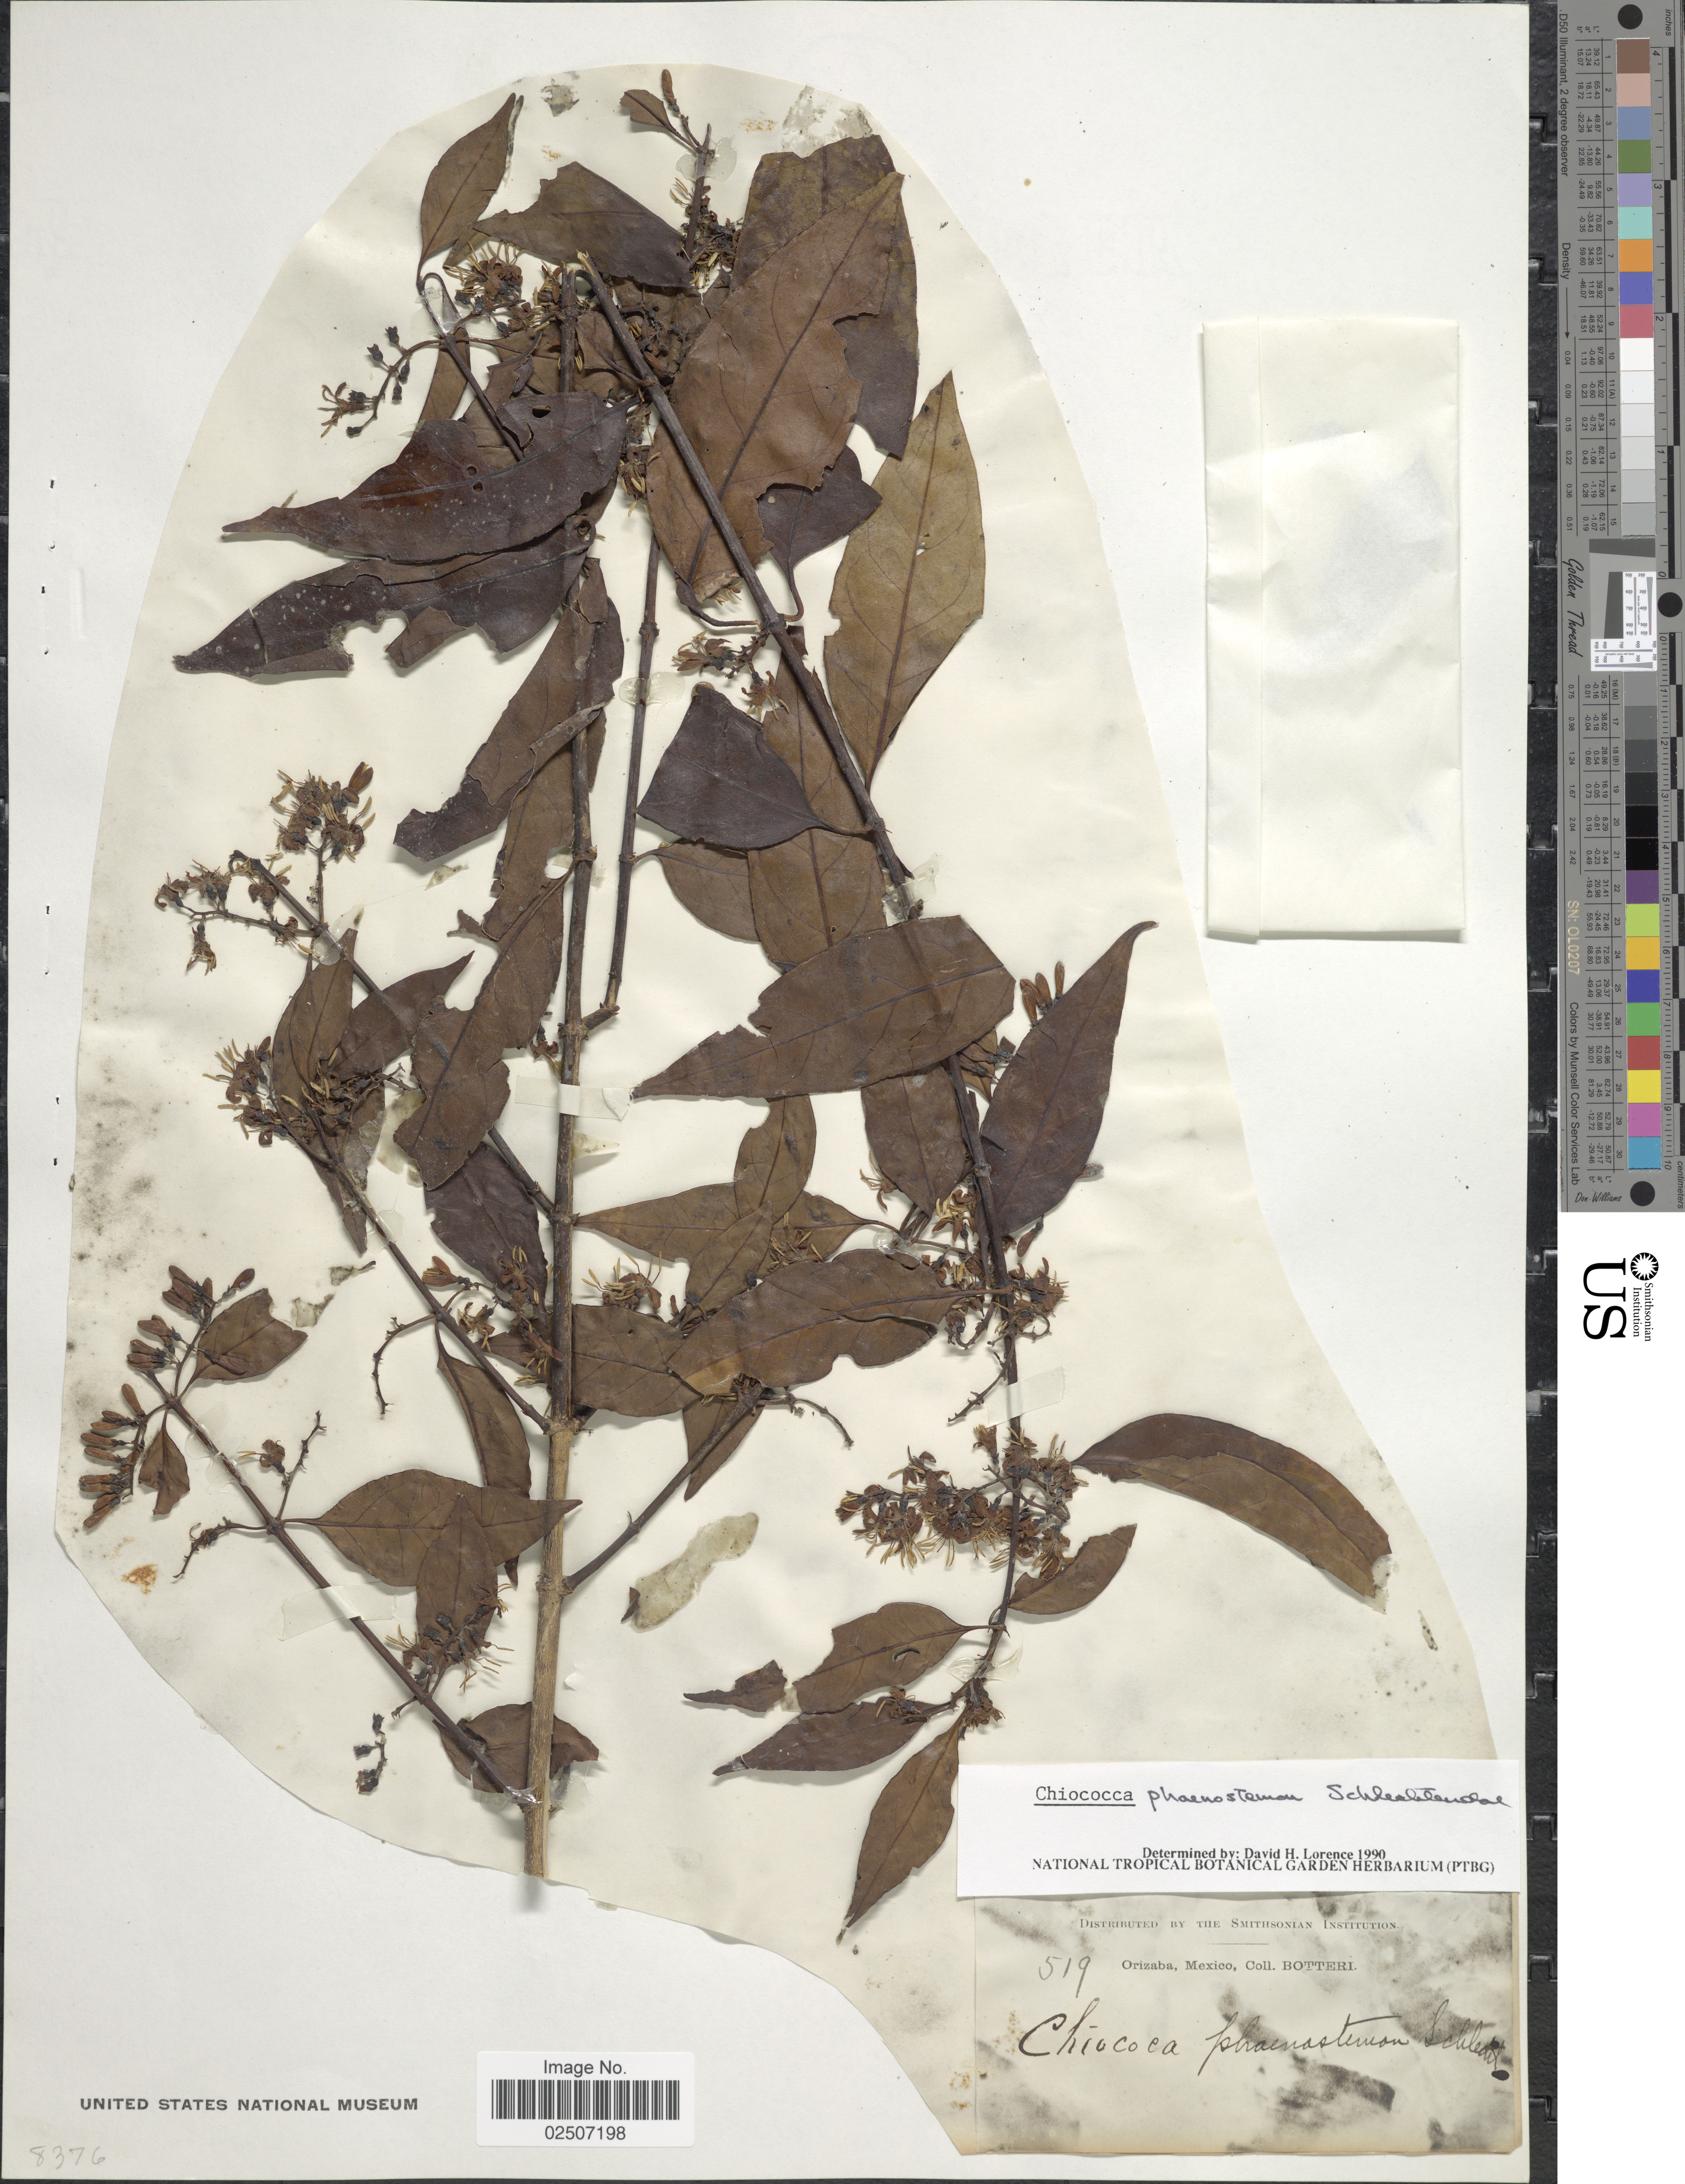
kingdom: Plantae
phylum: Tracheophyta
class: Magnoliopsida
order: Gentianales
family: Rubiaceae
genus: Chiococca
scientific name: Chiococca pachyphylla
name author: Wernham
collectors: -. Botteri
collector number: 519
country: Mexico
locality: Orizaba